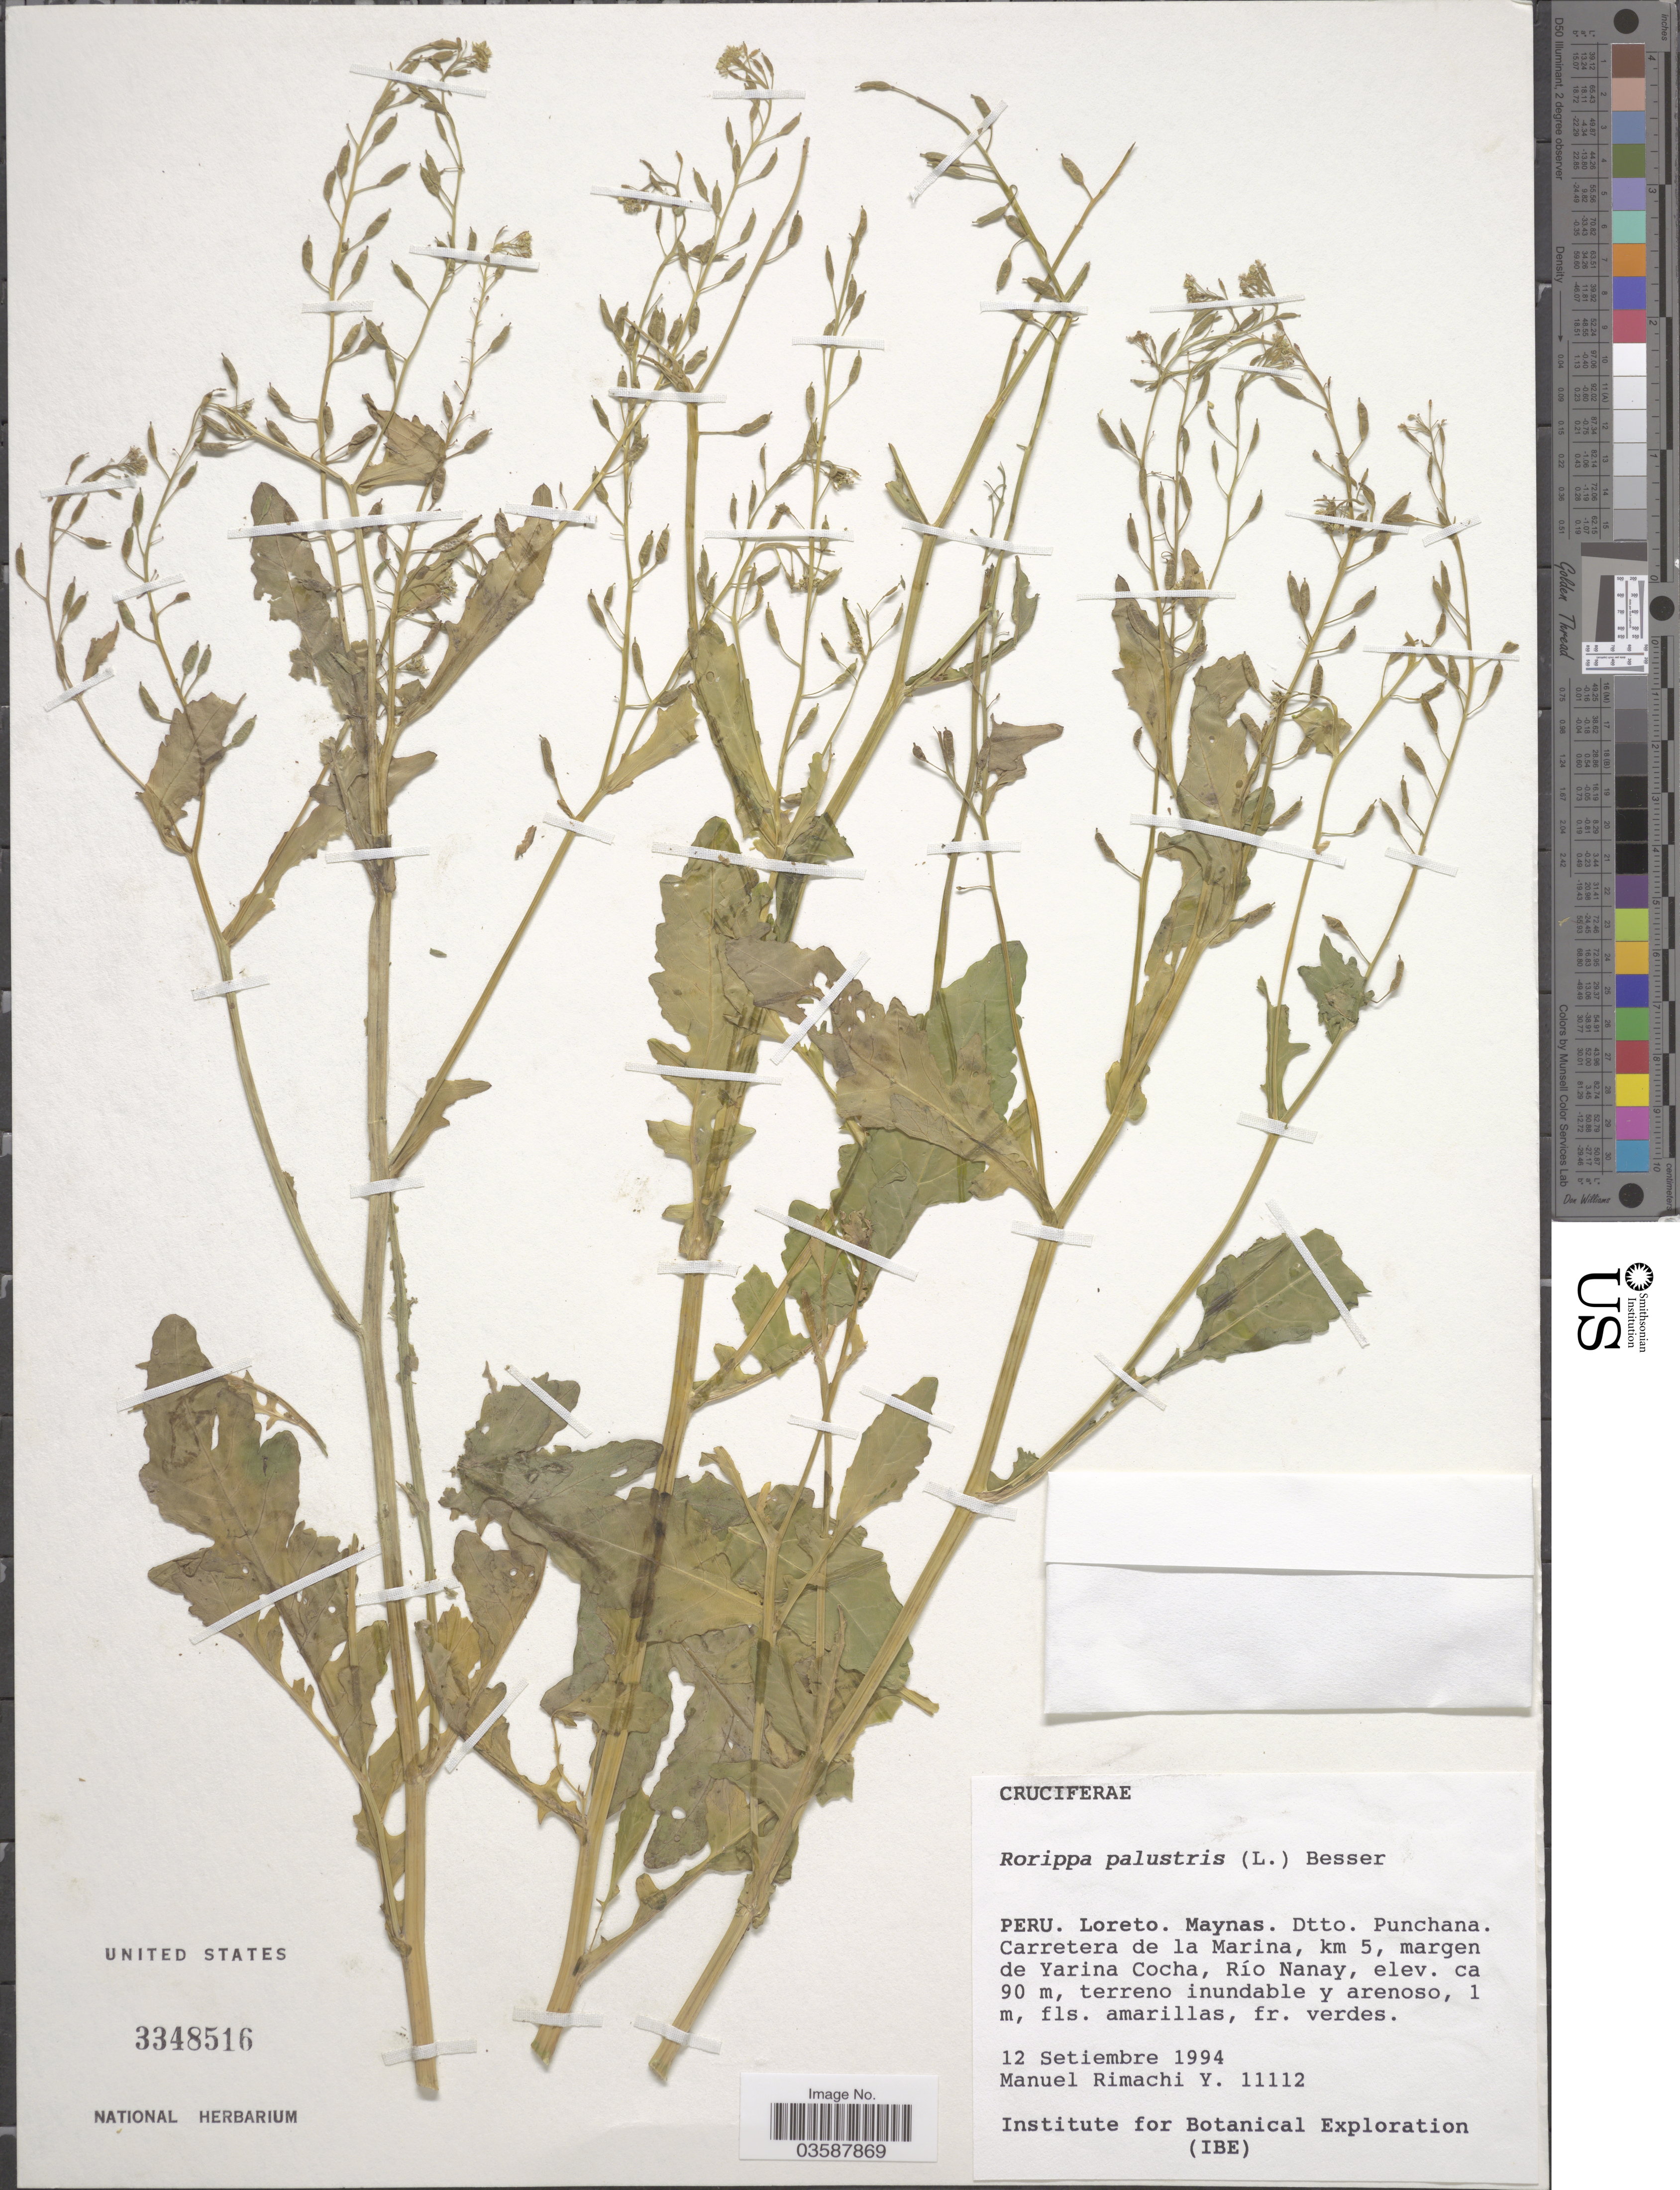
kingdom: Plantae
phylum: Tracheophyta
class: Magnoliopsida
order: Brassicales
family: Brassicaceae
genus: Rorippa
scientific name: Rorippa palustris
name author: (L.) Besser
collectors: M. Rimachi Y.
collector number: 11112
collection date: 1994-09-12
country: Peru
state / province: Loreto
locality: Maynas. Dtto. Punchana. Carretera de la Marina, km 5, margen de Yarina Cocha, Río Nanay.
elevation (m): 90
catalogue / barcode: US 3348516